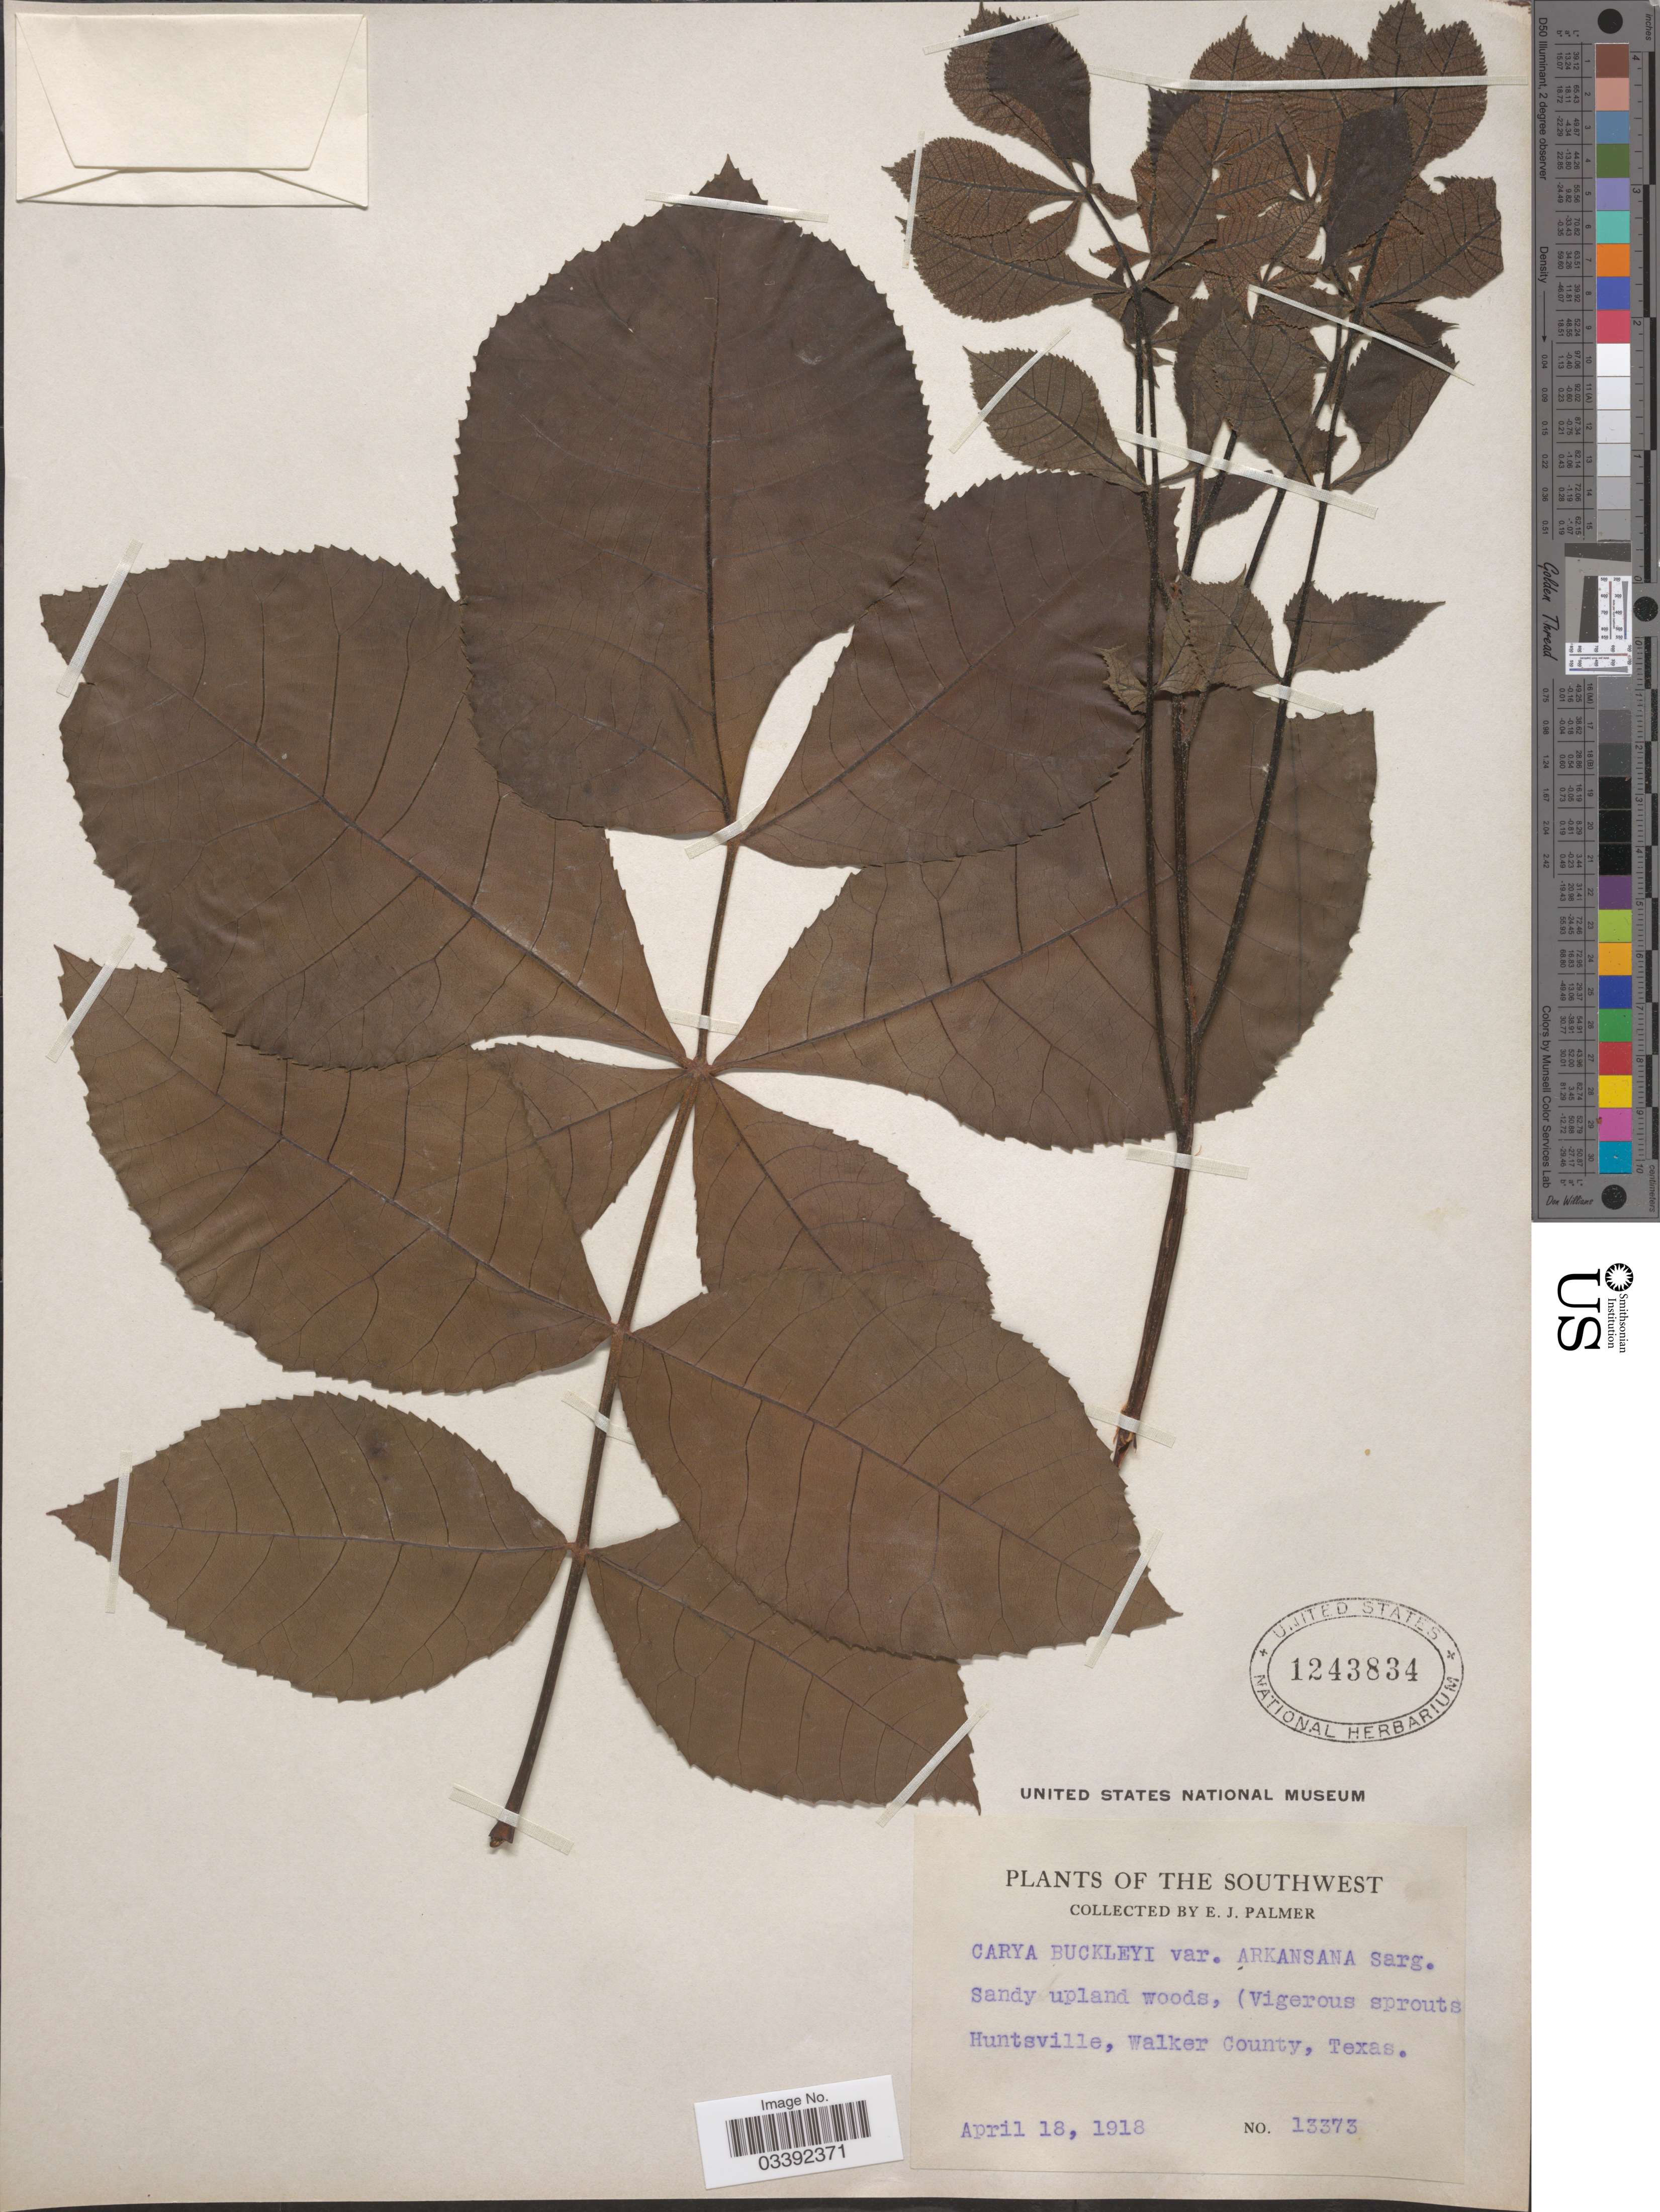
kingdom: Plantae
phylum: Tracheophyta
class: Magnoliopsida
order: Fagales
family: Juglandaceae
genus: Carya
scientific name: Carya texana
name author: Buckley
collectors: E. J. Palmer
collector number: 13373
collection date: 1918-04-18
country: United States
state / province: Texas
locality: Southwest. Huntsville, Walker County.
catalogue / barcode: US 1243834